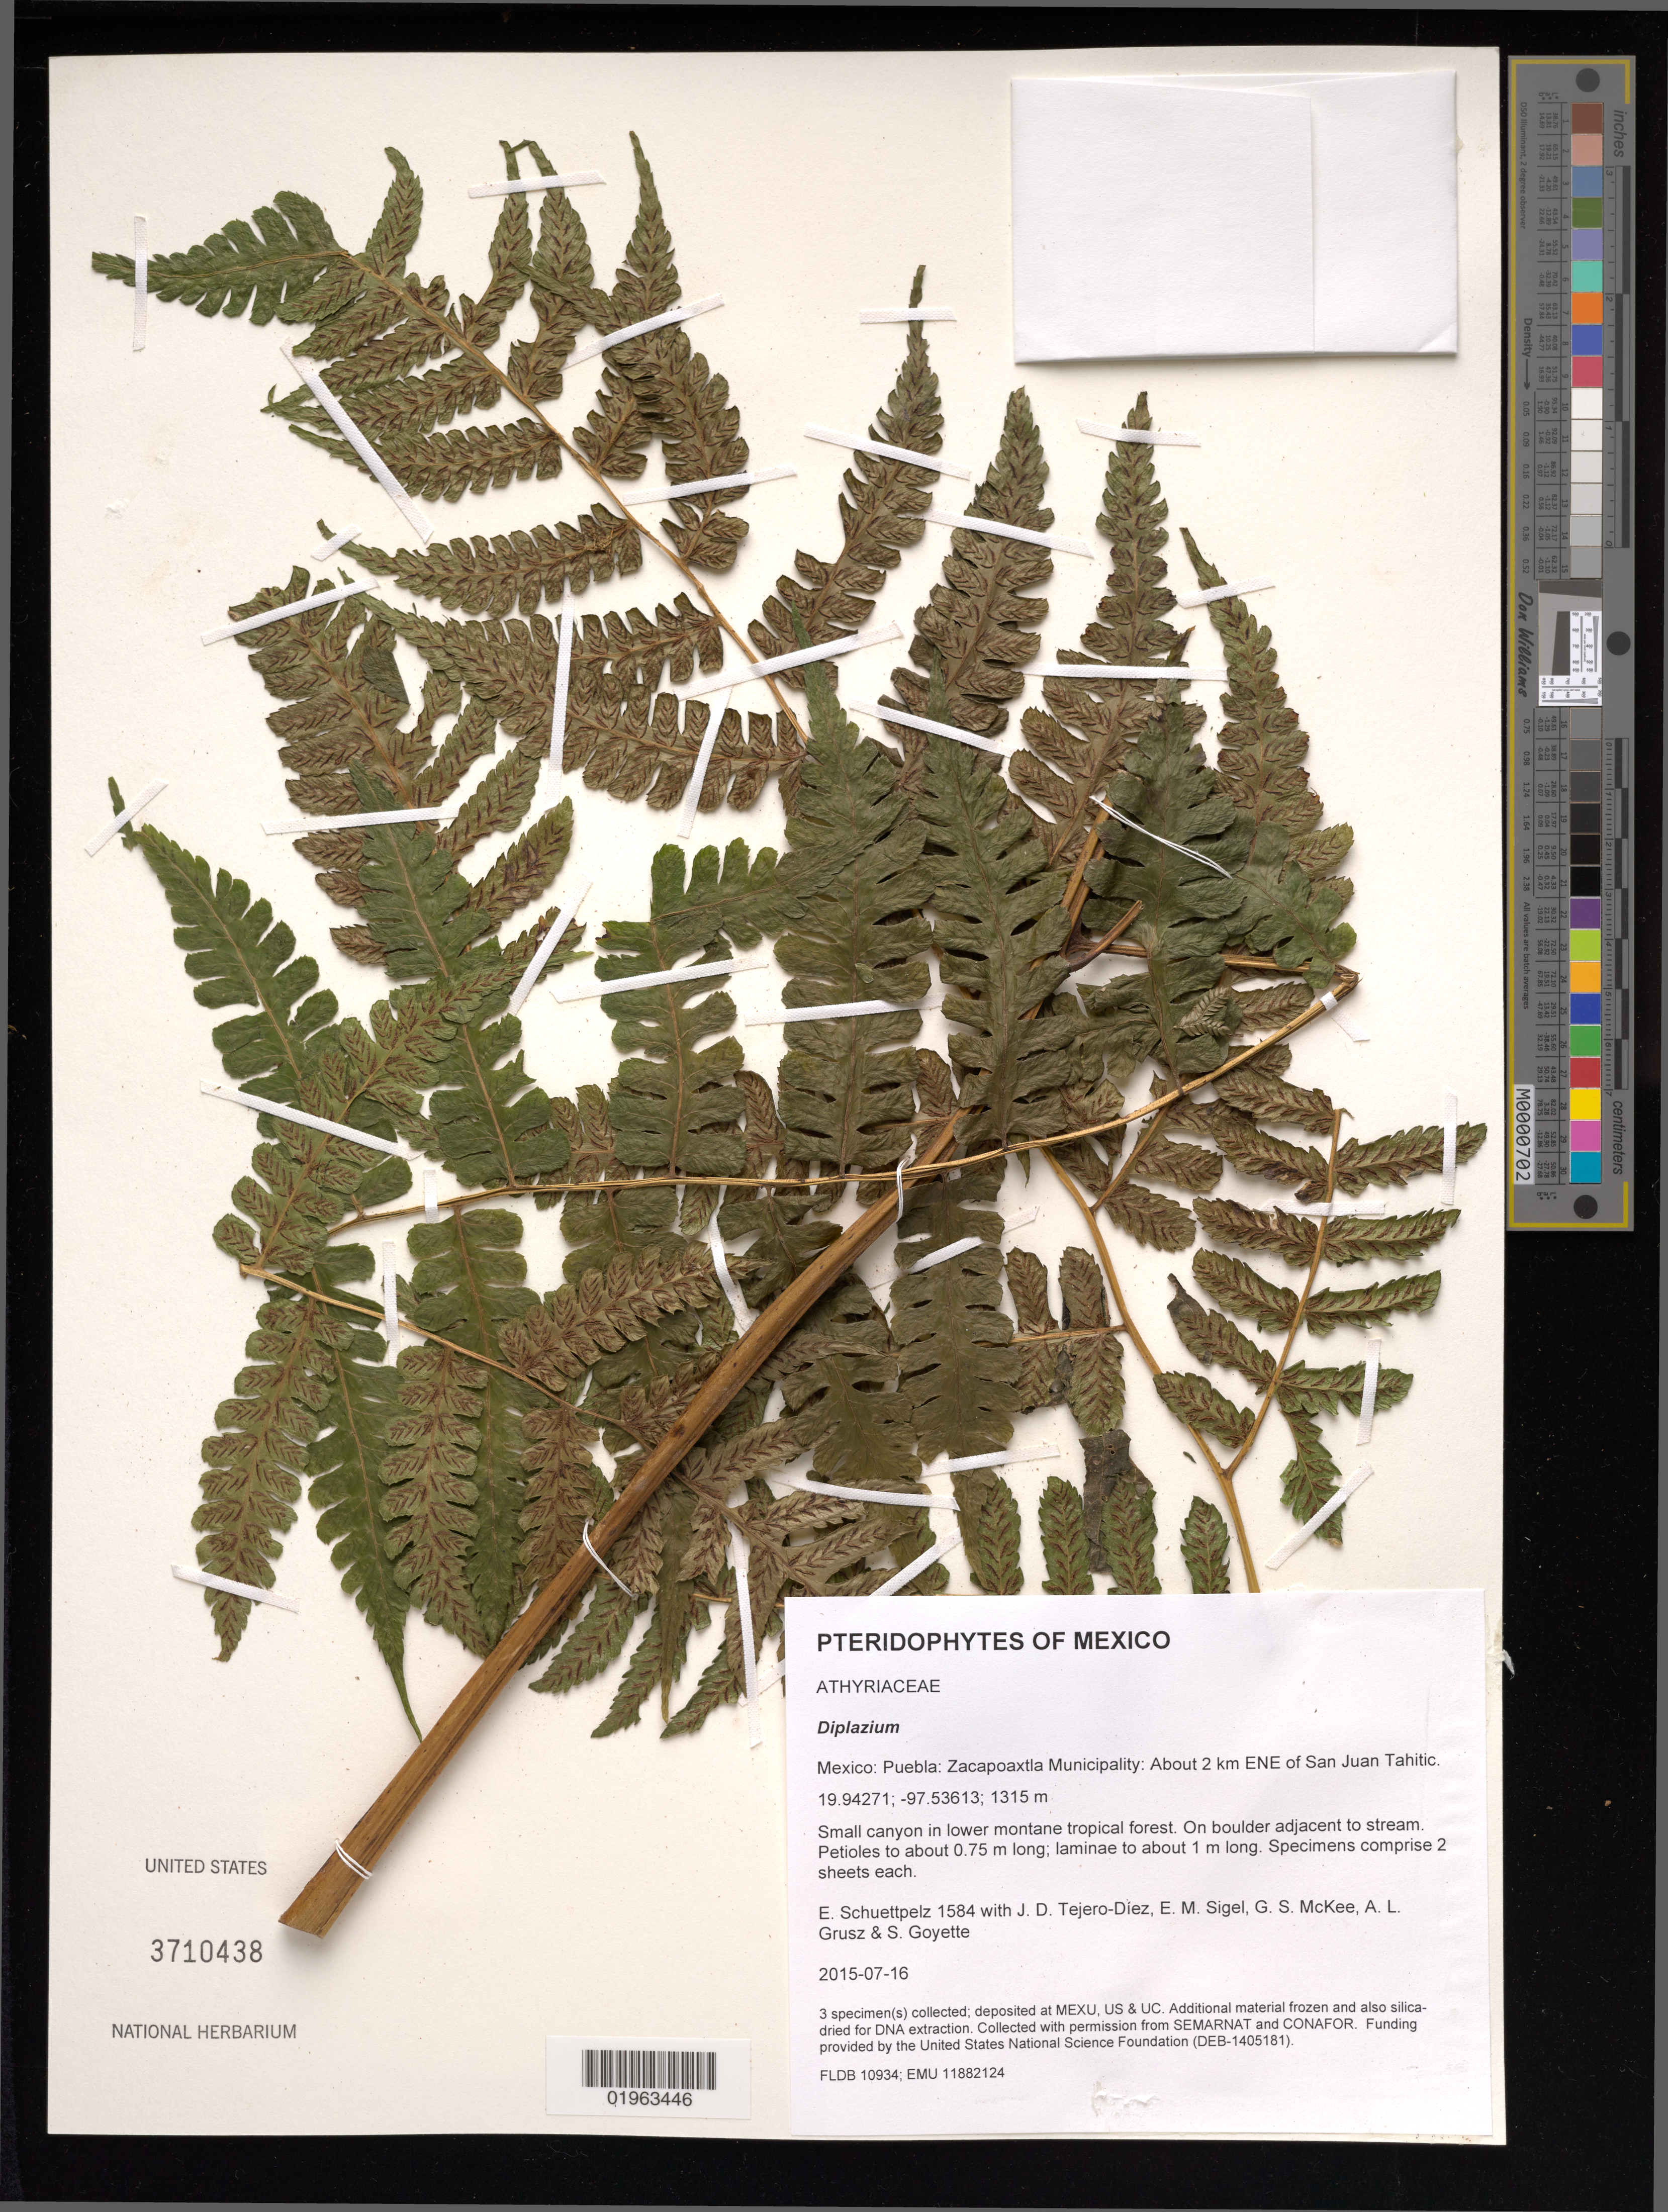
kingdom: Plantae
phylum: Tracheophyta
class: Polypodiopsida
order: Polypodiales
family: Athyriaceae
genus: Diplazium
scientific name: Diplazium sp.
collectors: E. Schuettpelz, D. Tejero-Díez, E. M. Sigel, G. S. McKee & A. Grusz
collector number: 1584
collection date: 2015-07-16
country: Mexico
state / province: Puebla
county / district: Zacapoaxtla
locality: About 2 km ENE of San Juan Tahitic.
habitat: Small canyon in lower montane tropical forest.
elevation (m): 1315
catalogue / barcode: US 3710438